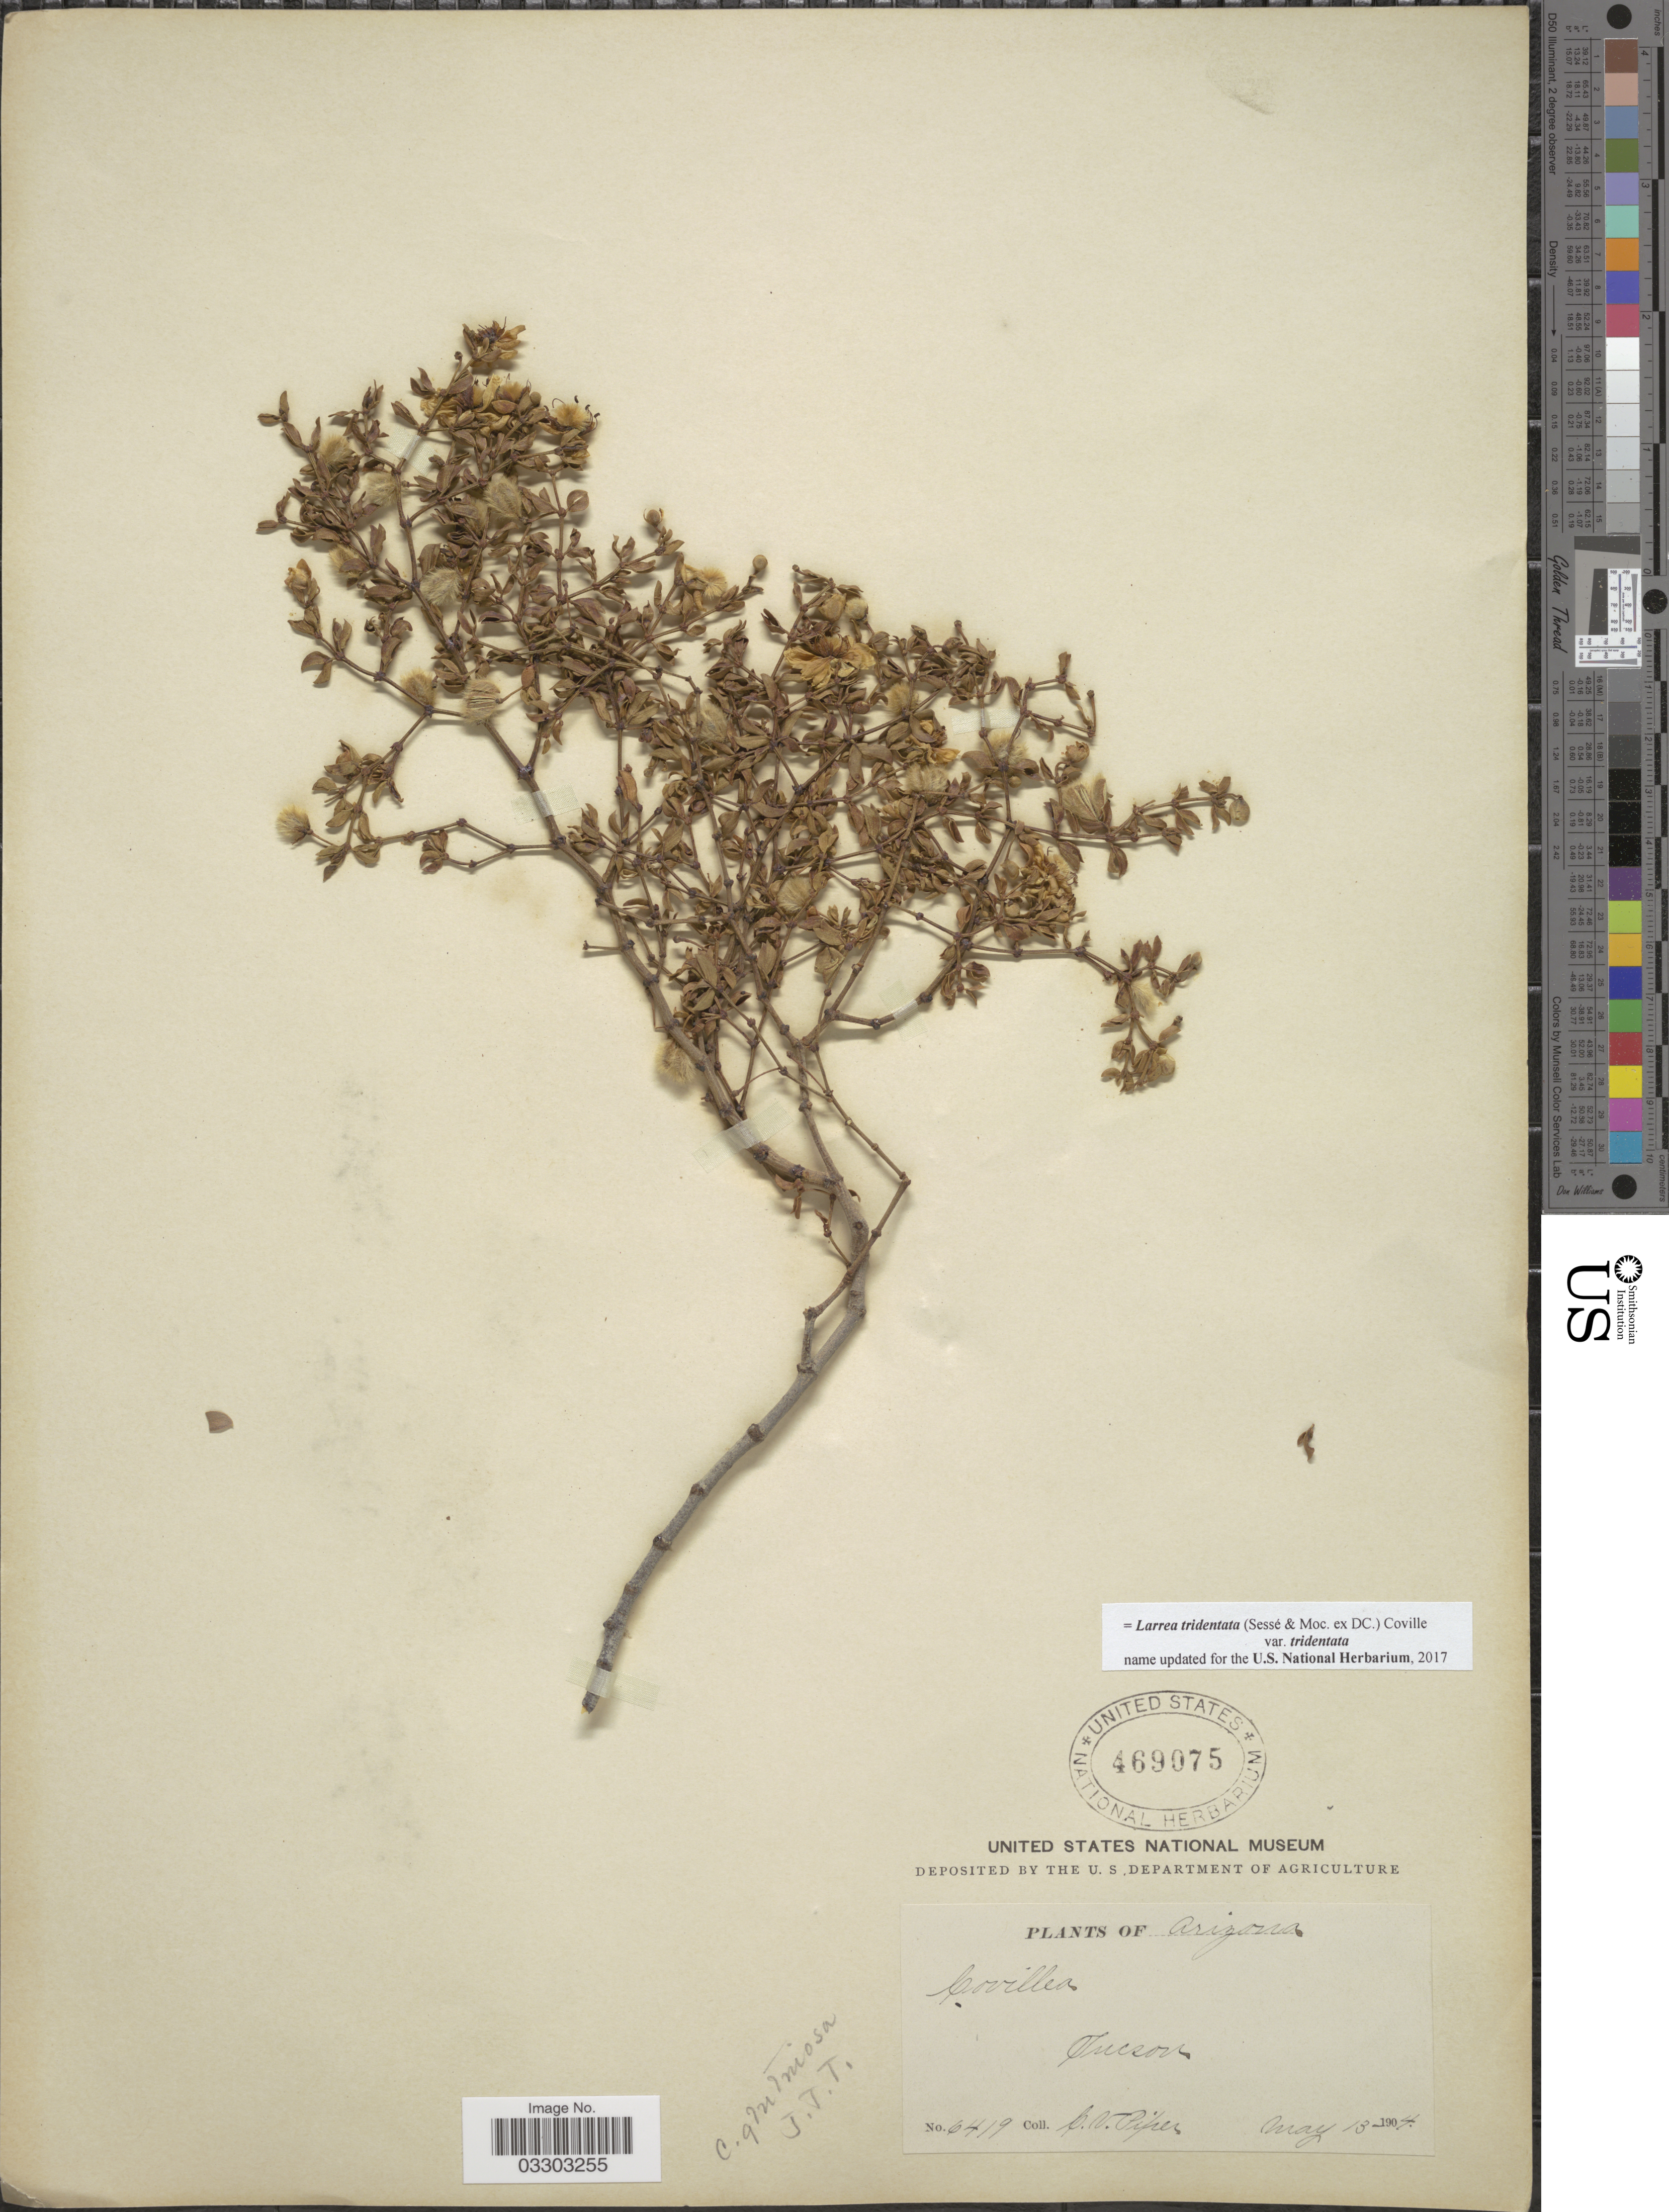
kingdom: Plantae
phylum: Tracheophyta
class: Magnoliopsida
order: Zygophyllales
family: Zygophyllaceae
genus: Larrea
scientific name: Larrea tridentata var. tridentata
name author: (Sessé & Moc. ex DC.) Coville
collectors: C. V. Piper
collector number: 6419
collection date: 1904-05-13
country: United States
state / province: Arizona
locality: Tucson.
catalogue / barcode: US 469075